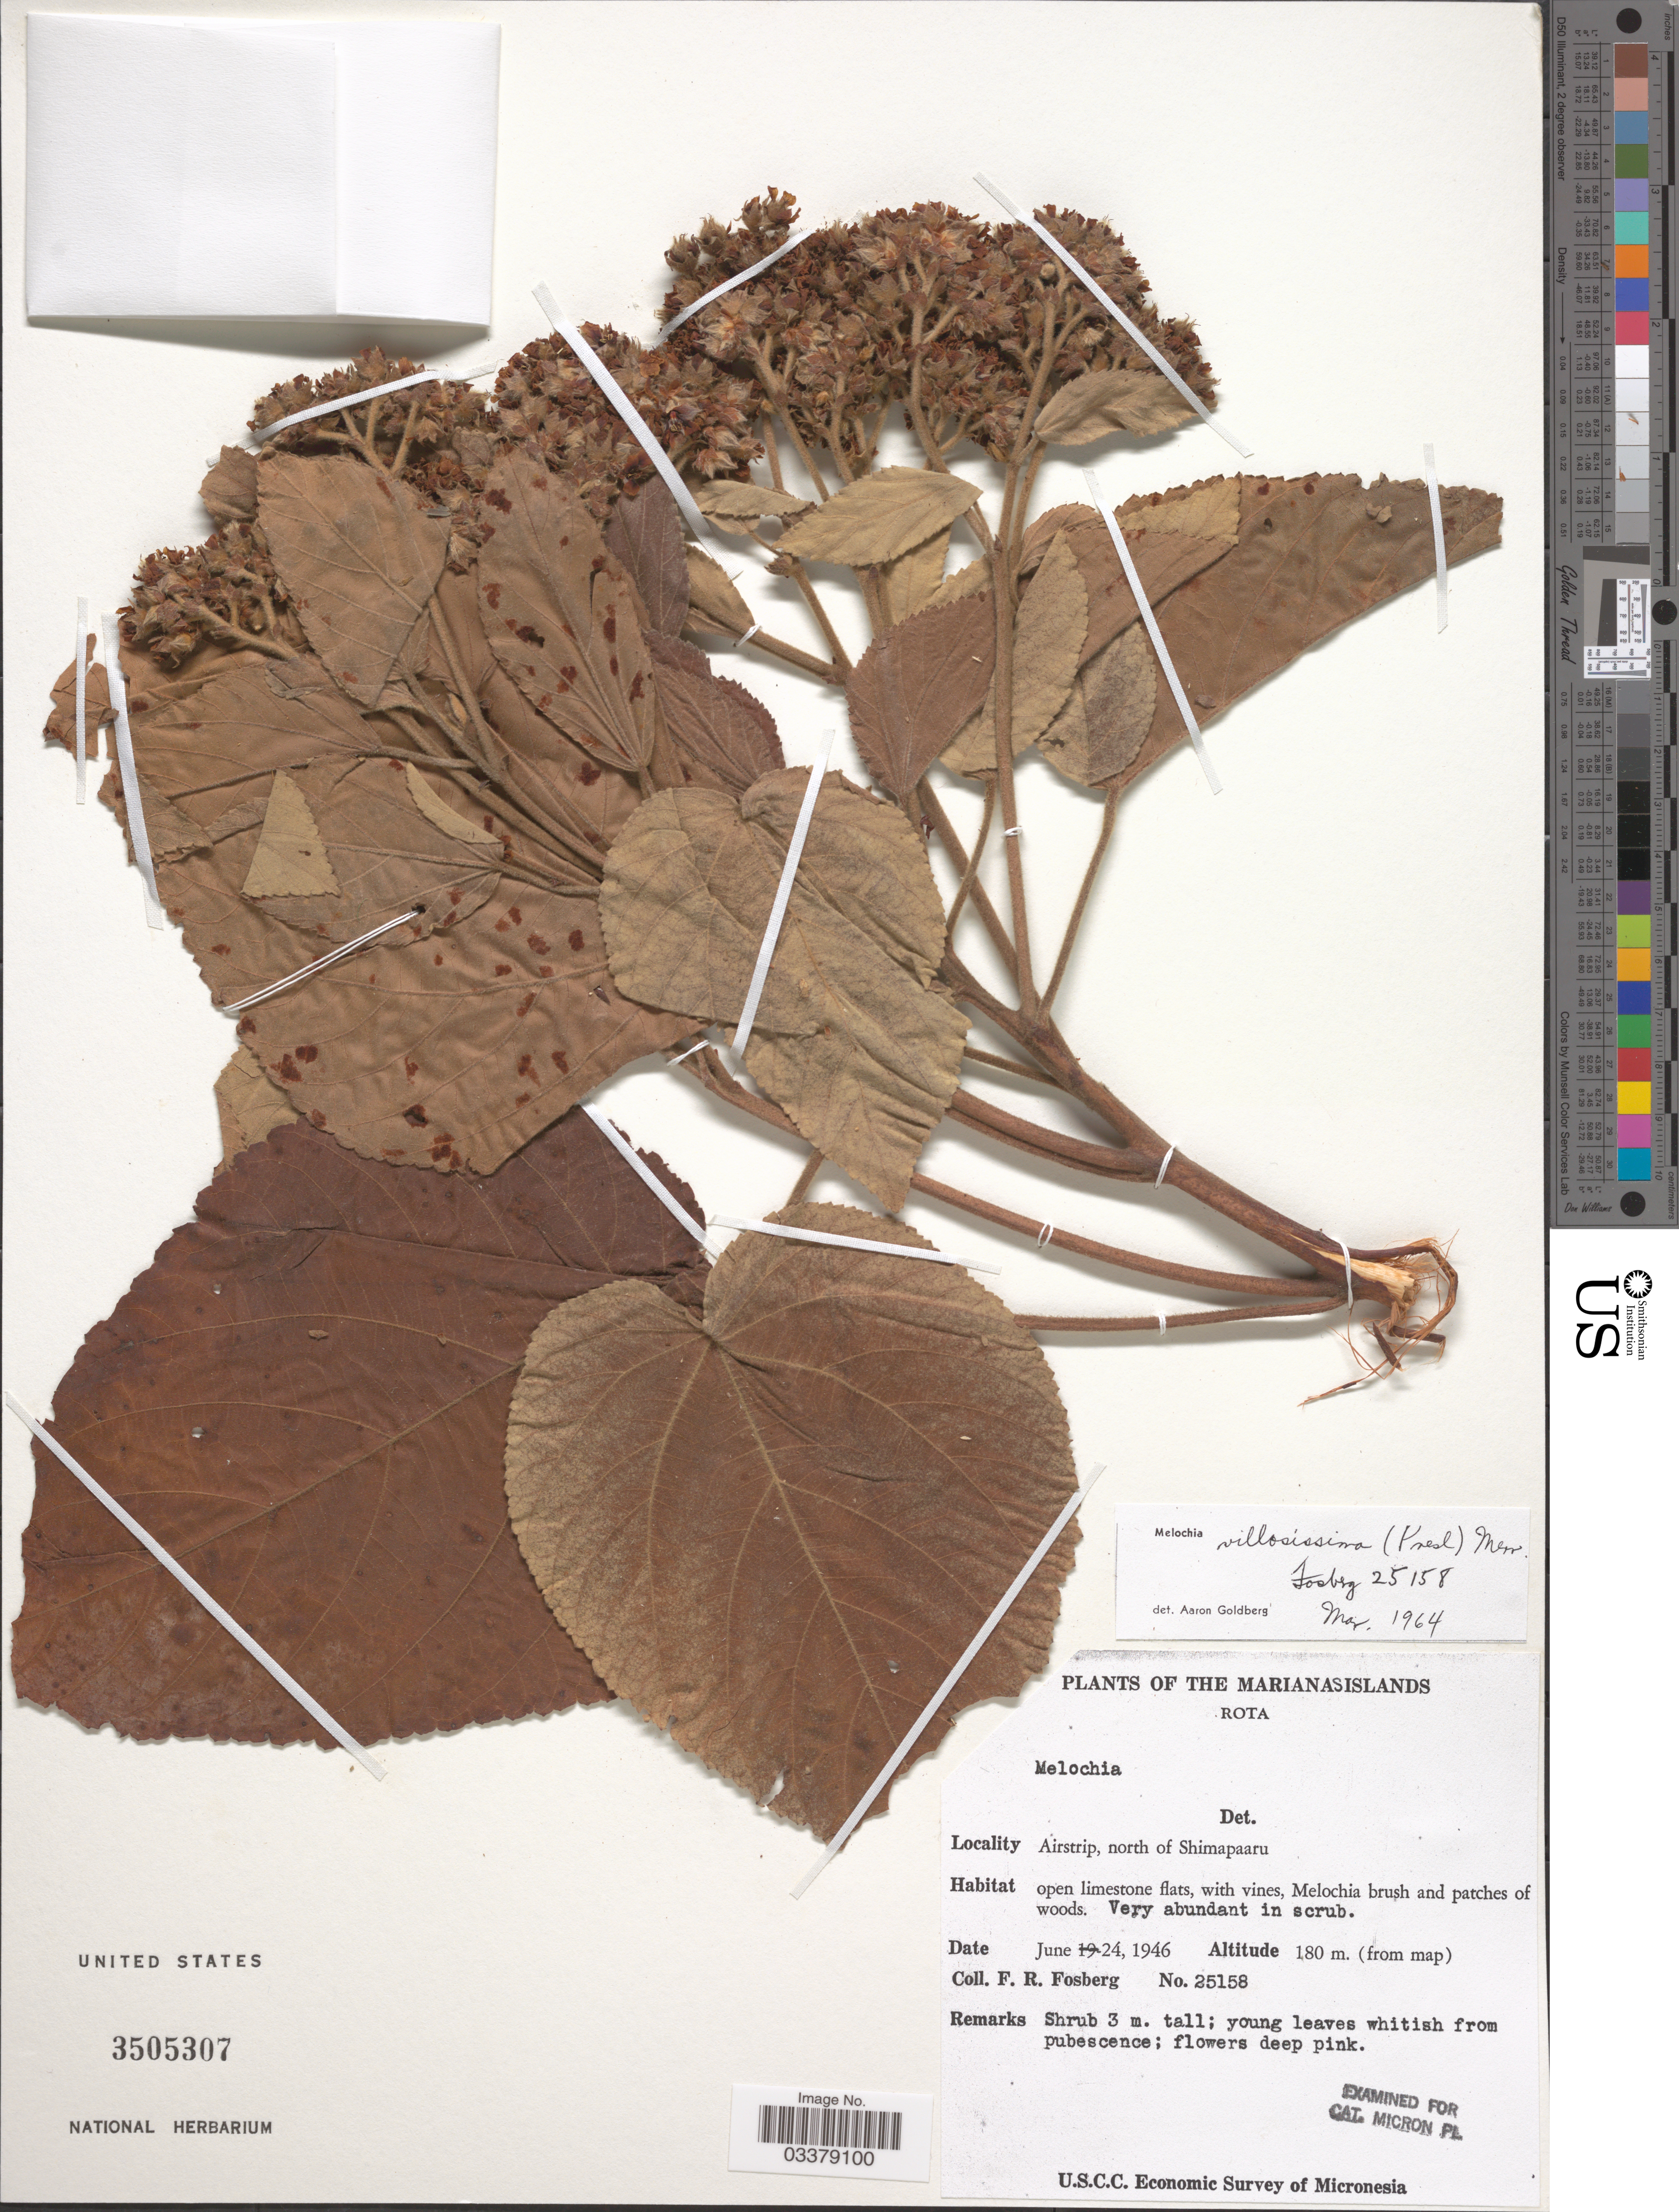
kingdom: Plantae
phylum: Tracheophyta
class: Magnoliopsida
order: Malvales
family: Malvaceae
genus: Melochia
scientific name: Melochia villosissima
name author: (C. Presl) Merr.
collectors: F. R. Fosberg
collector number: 25158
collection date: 1946-06-24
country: Northern Mariana Islands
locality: The Marianas Islands. Rota. Airstrip, north of Shimapaaru.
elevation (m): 180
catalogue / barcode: US 3505307